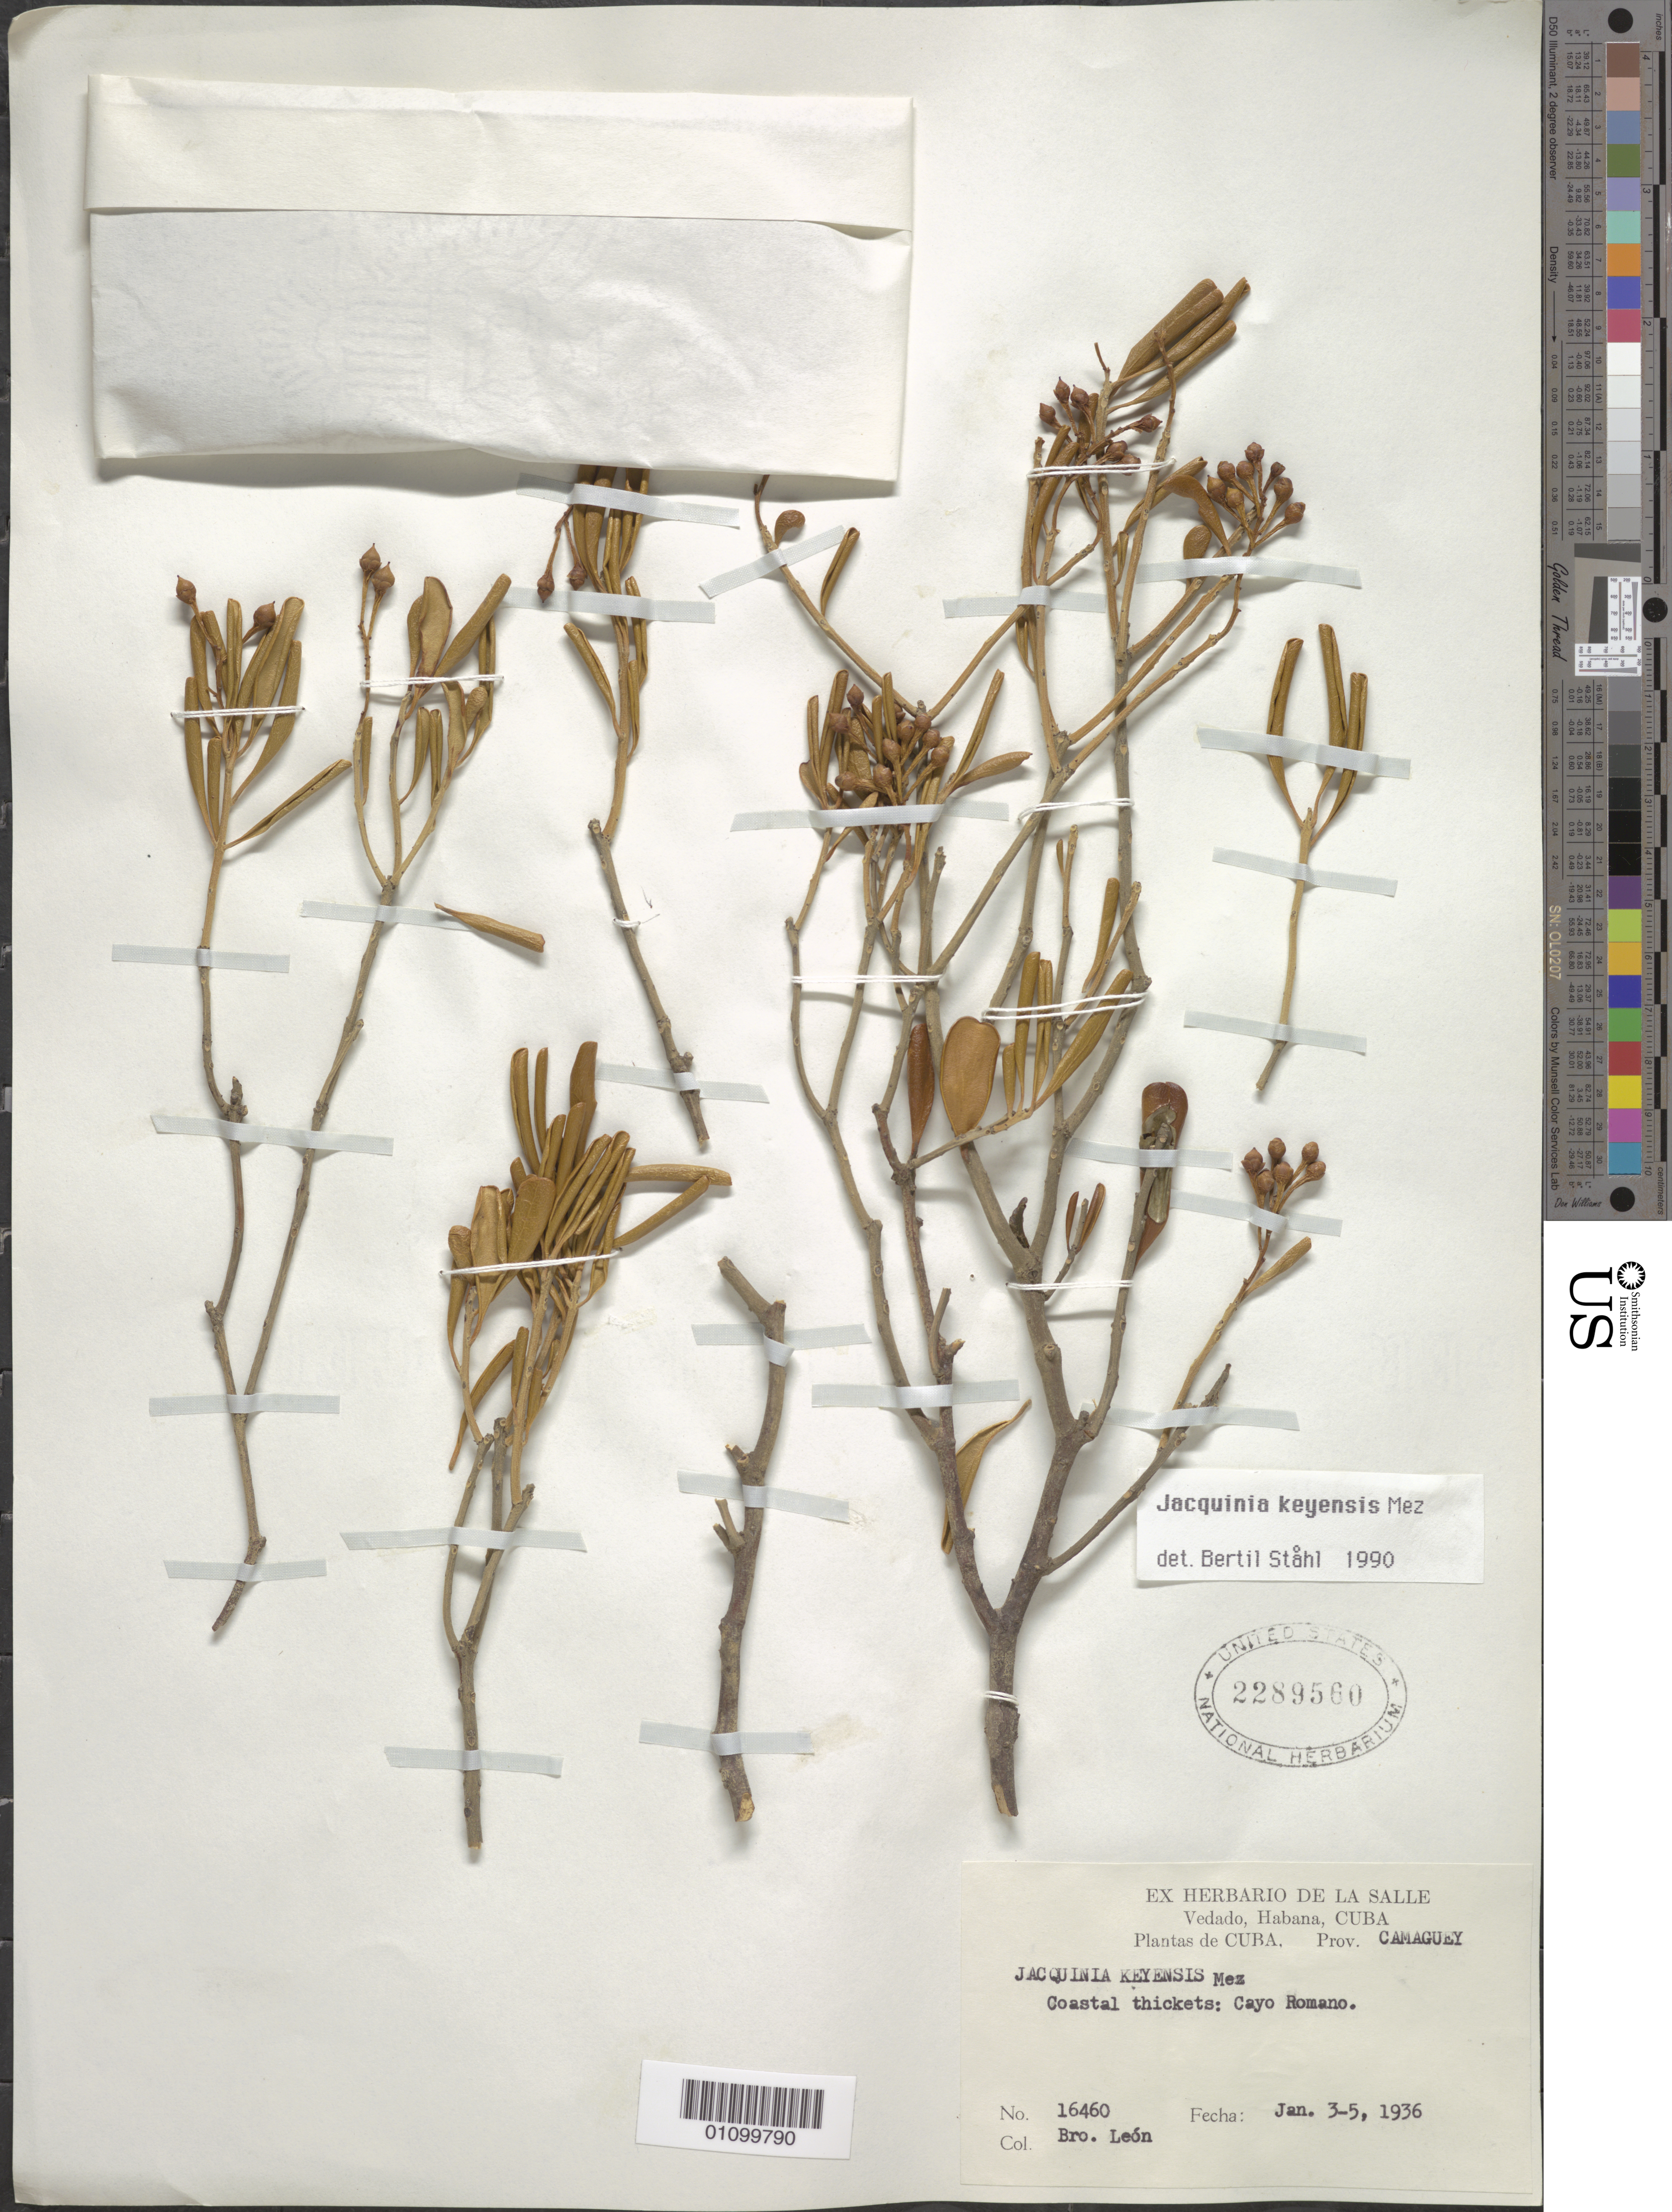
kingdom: Plantae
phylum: Tracheophyta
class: Magnoliopsida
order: Ericales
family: Primulaceae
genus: Jacquinia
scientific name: Jacquinia keyensis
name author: Mez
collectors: Bro. León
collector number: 16460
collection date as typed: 03 Jan 1936 to 05 Jan 1936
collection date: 1936-01-03/1936-01-05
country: Cuba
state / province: Camagüey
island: Cuba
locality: Coastal thickets: Cayo romano?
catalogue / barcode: US 2289560